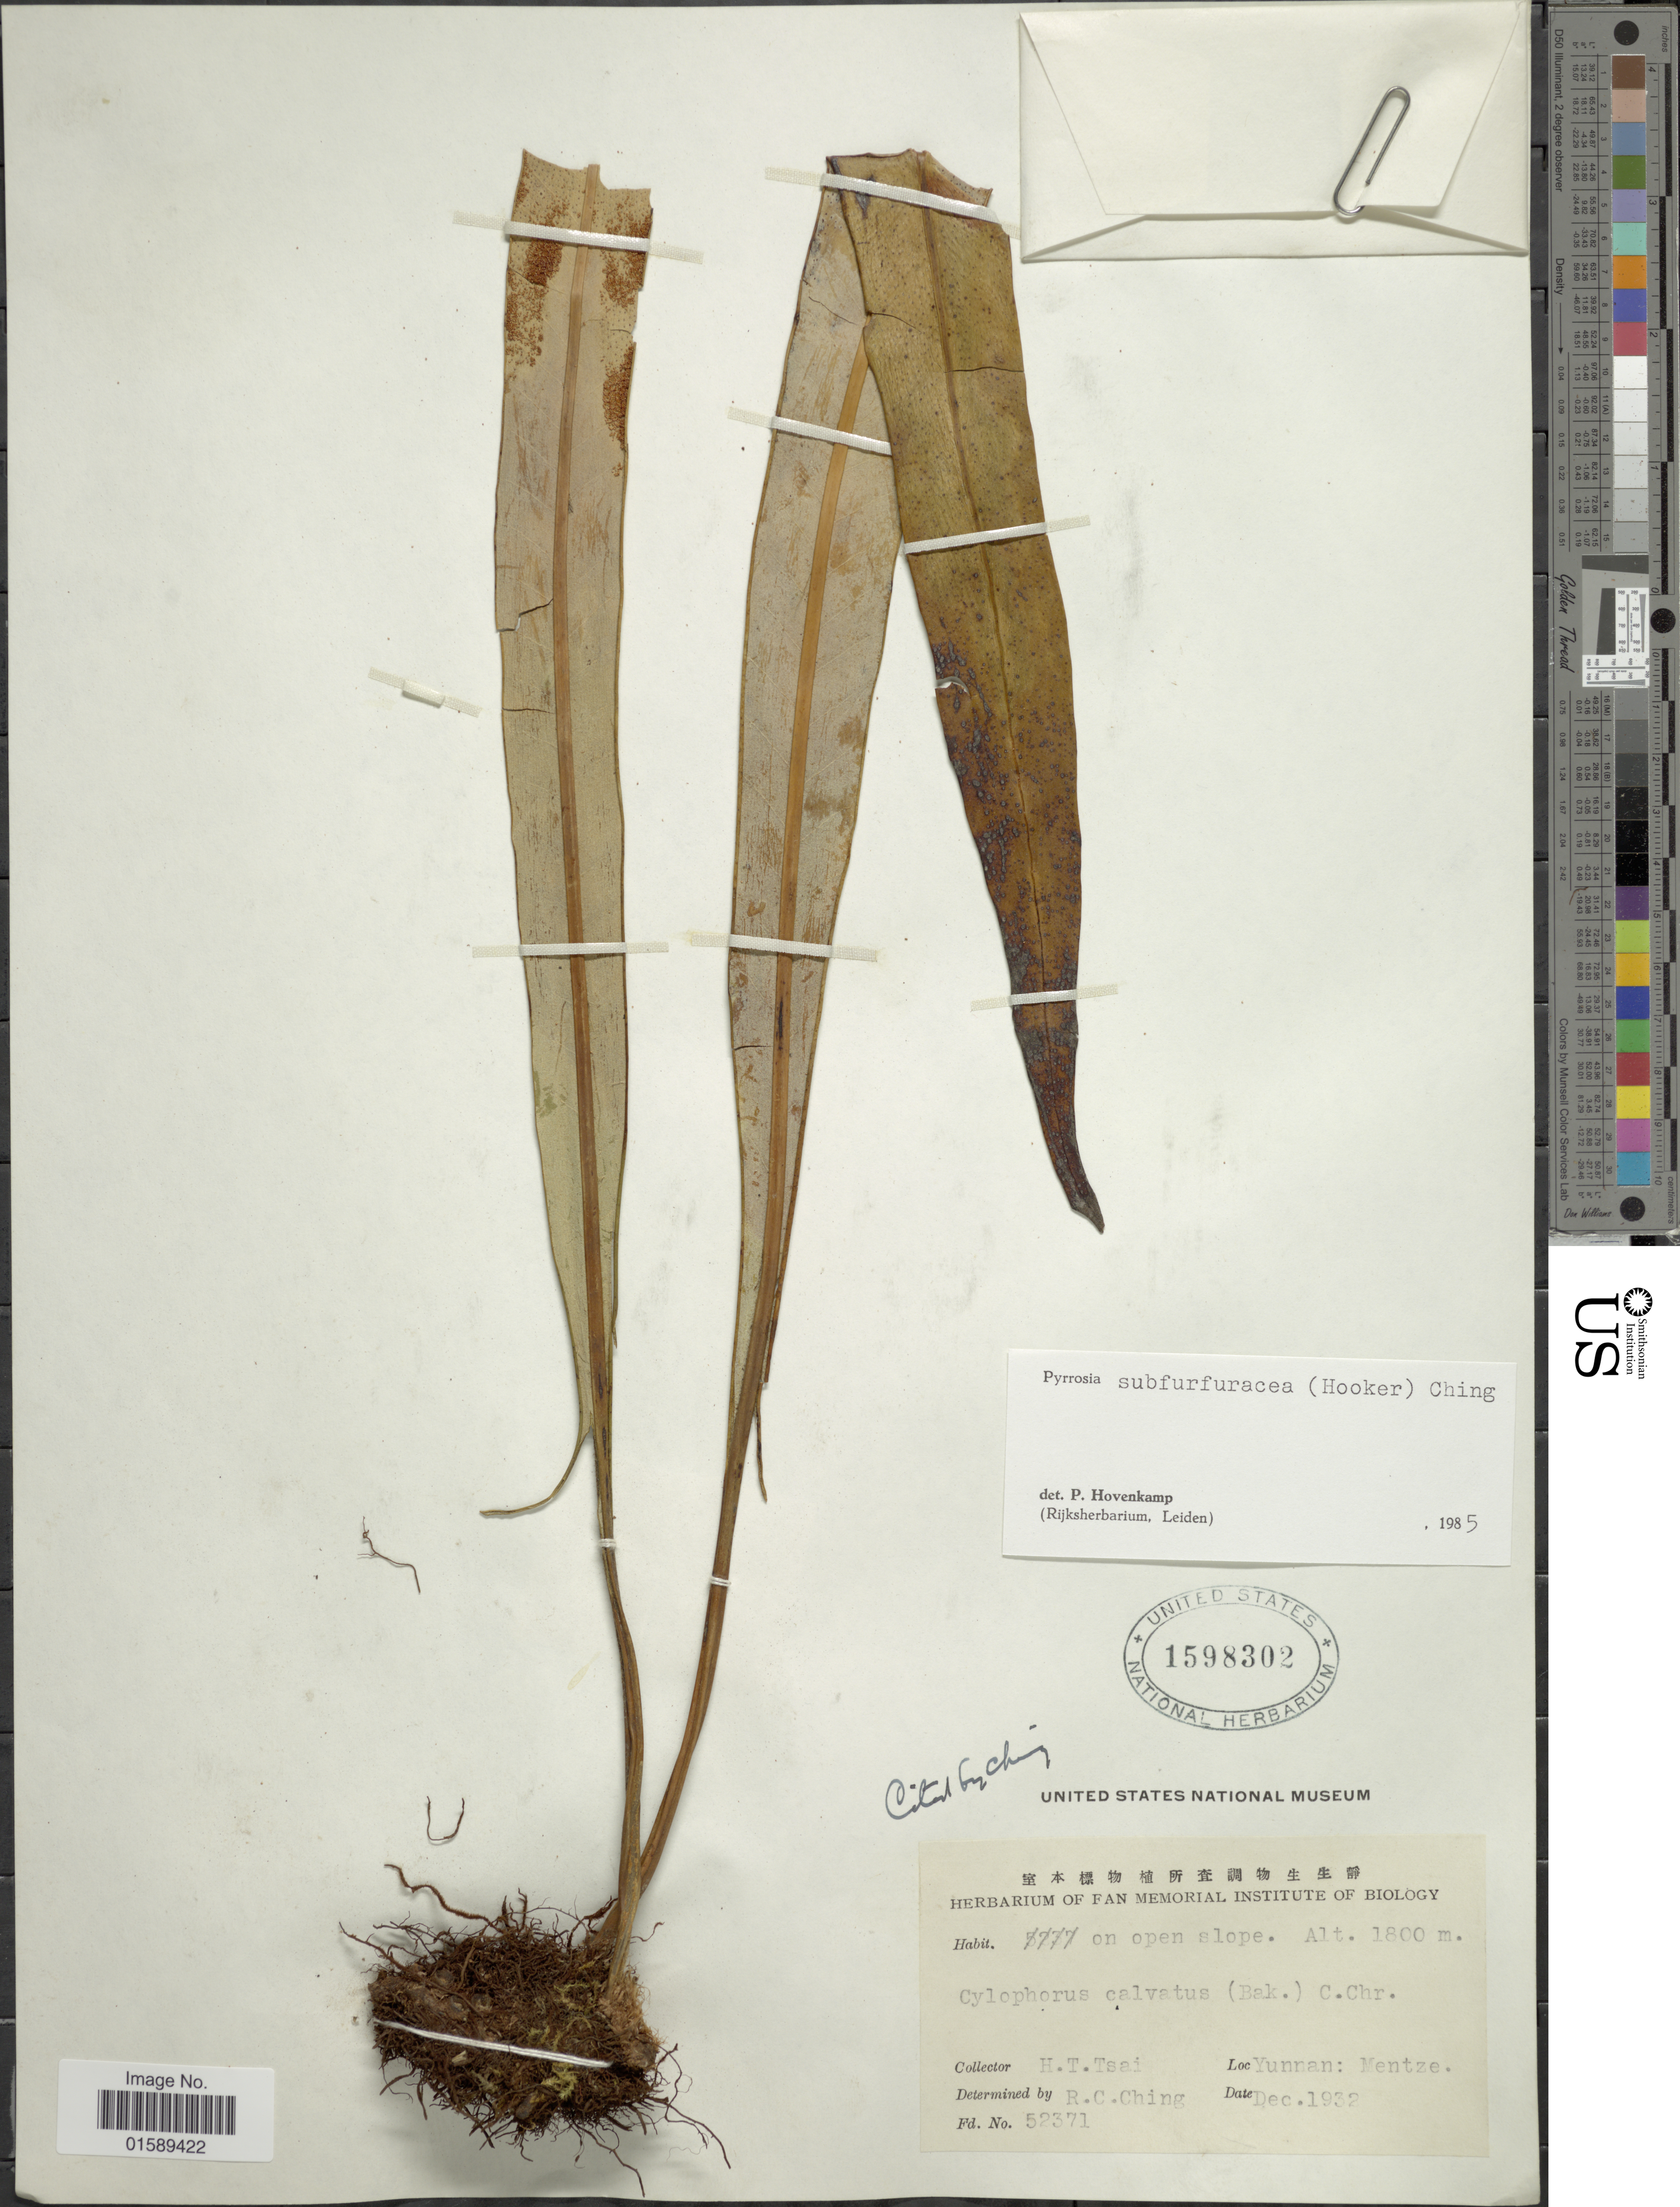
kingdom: Plantae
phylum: Tracheophyta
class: Polypodiopsida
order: Polypodiales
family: Polypodiaceae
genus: Pyrrosia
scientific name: Pyrrosia subfurfuracea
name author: (Hook.) Ching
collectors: H. Tsai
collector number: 52371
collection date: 1932-12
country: China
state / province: Yunnan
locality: Yunnan: Mentze.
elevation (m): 1800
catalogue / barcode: US 1598302